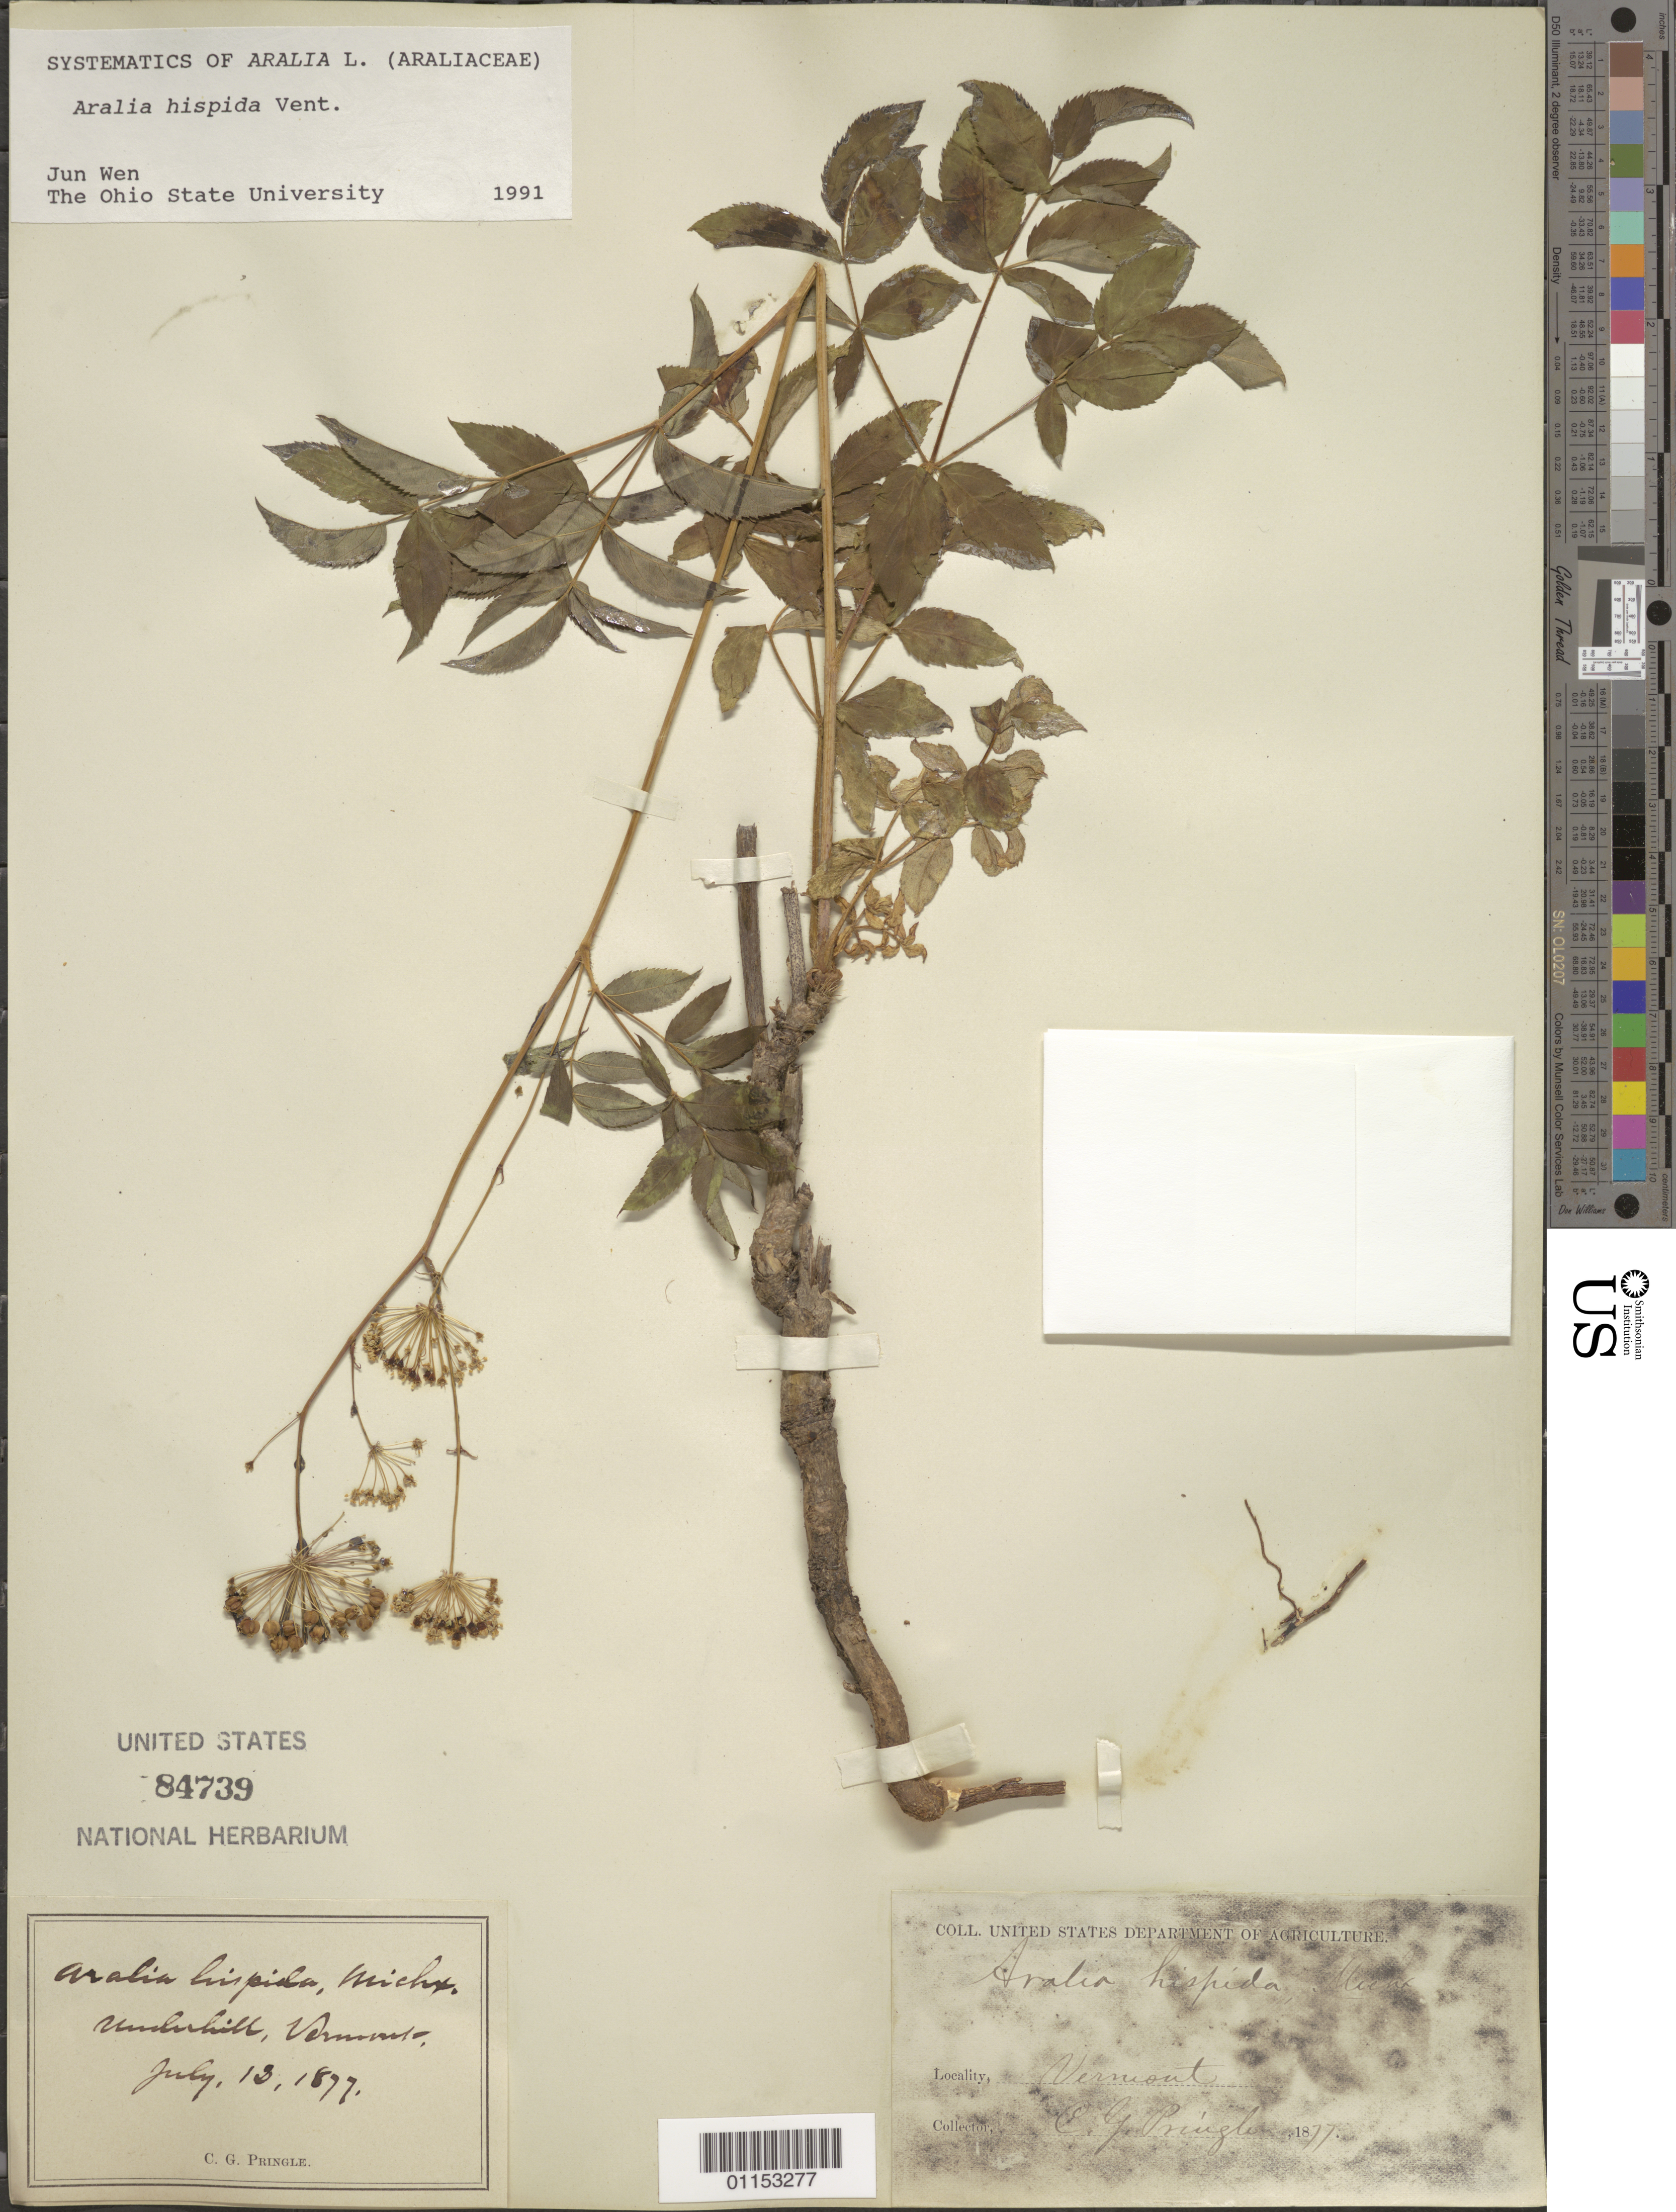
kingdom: Plantae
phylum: Tracheophyta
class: Magnoliopsida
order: Apiales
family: Araliaceae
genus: Aralia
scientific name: Aralia hispida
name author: Vent.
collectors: C. G. Pringle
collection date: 1877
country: United States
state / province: Vermont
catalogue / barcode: US 84739